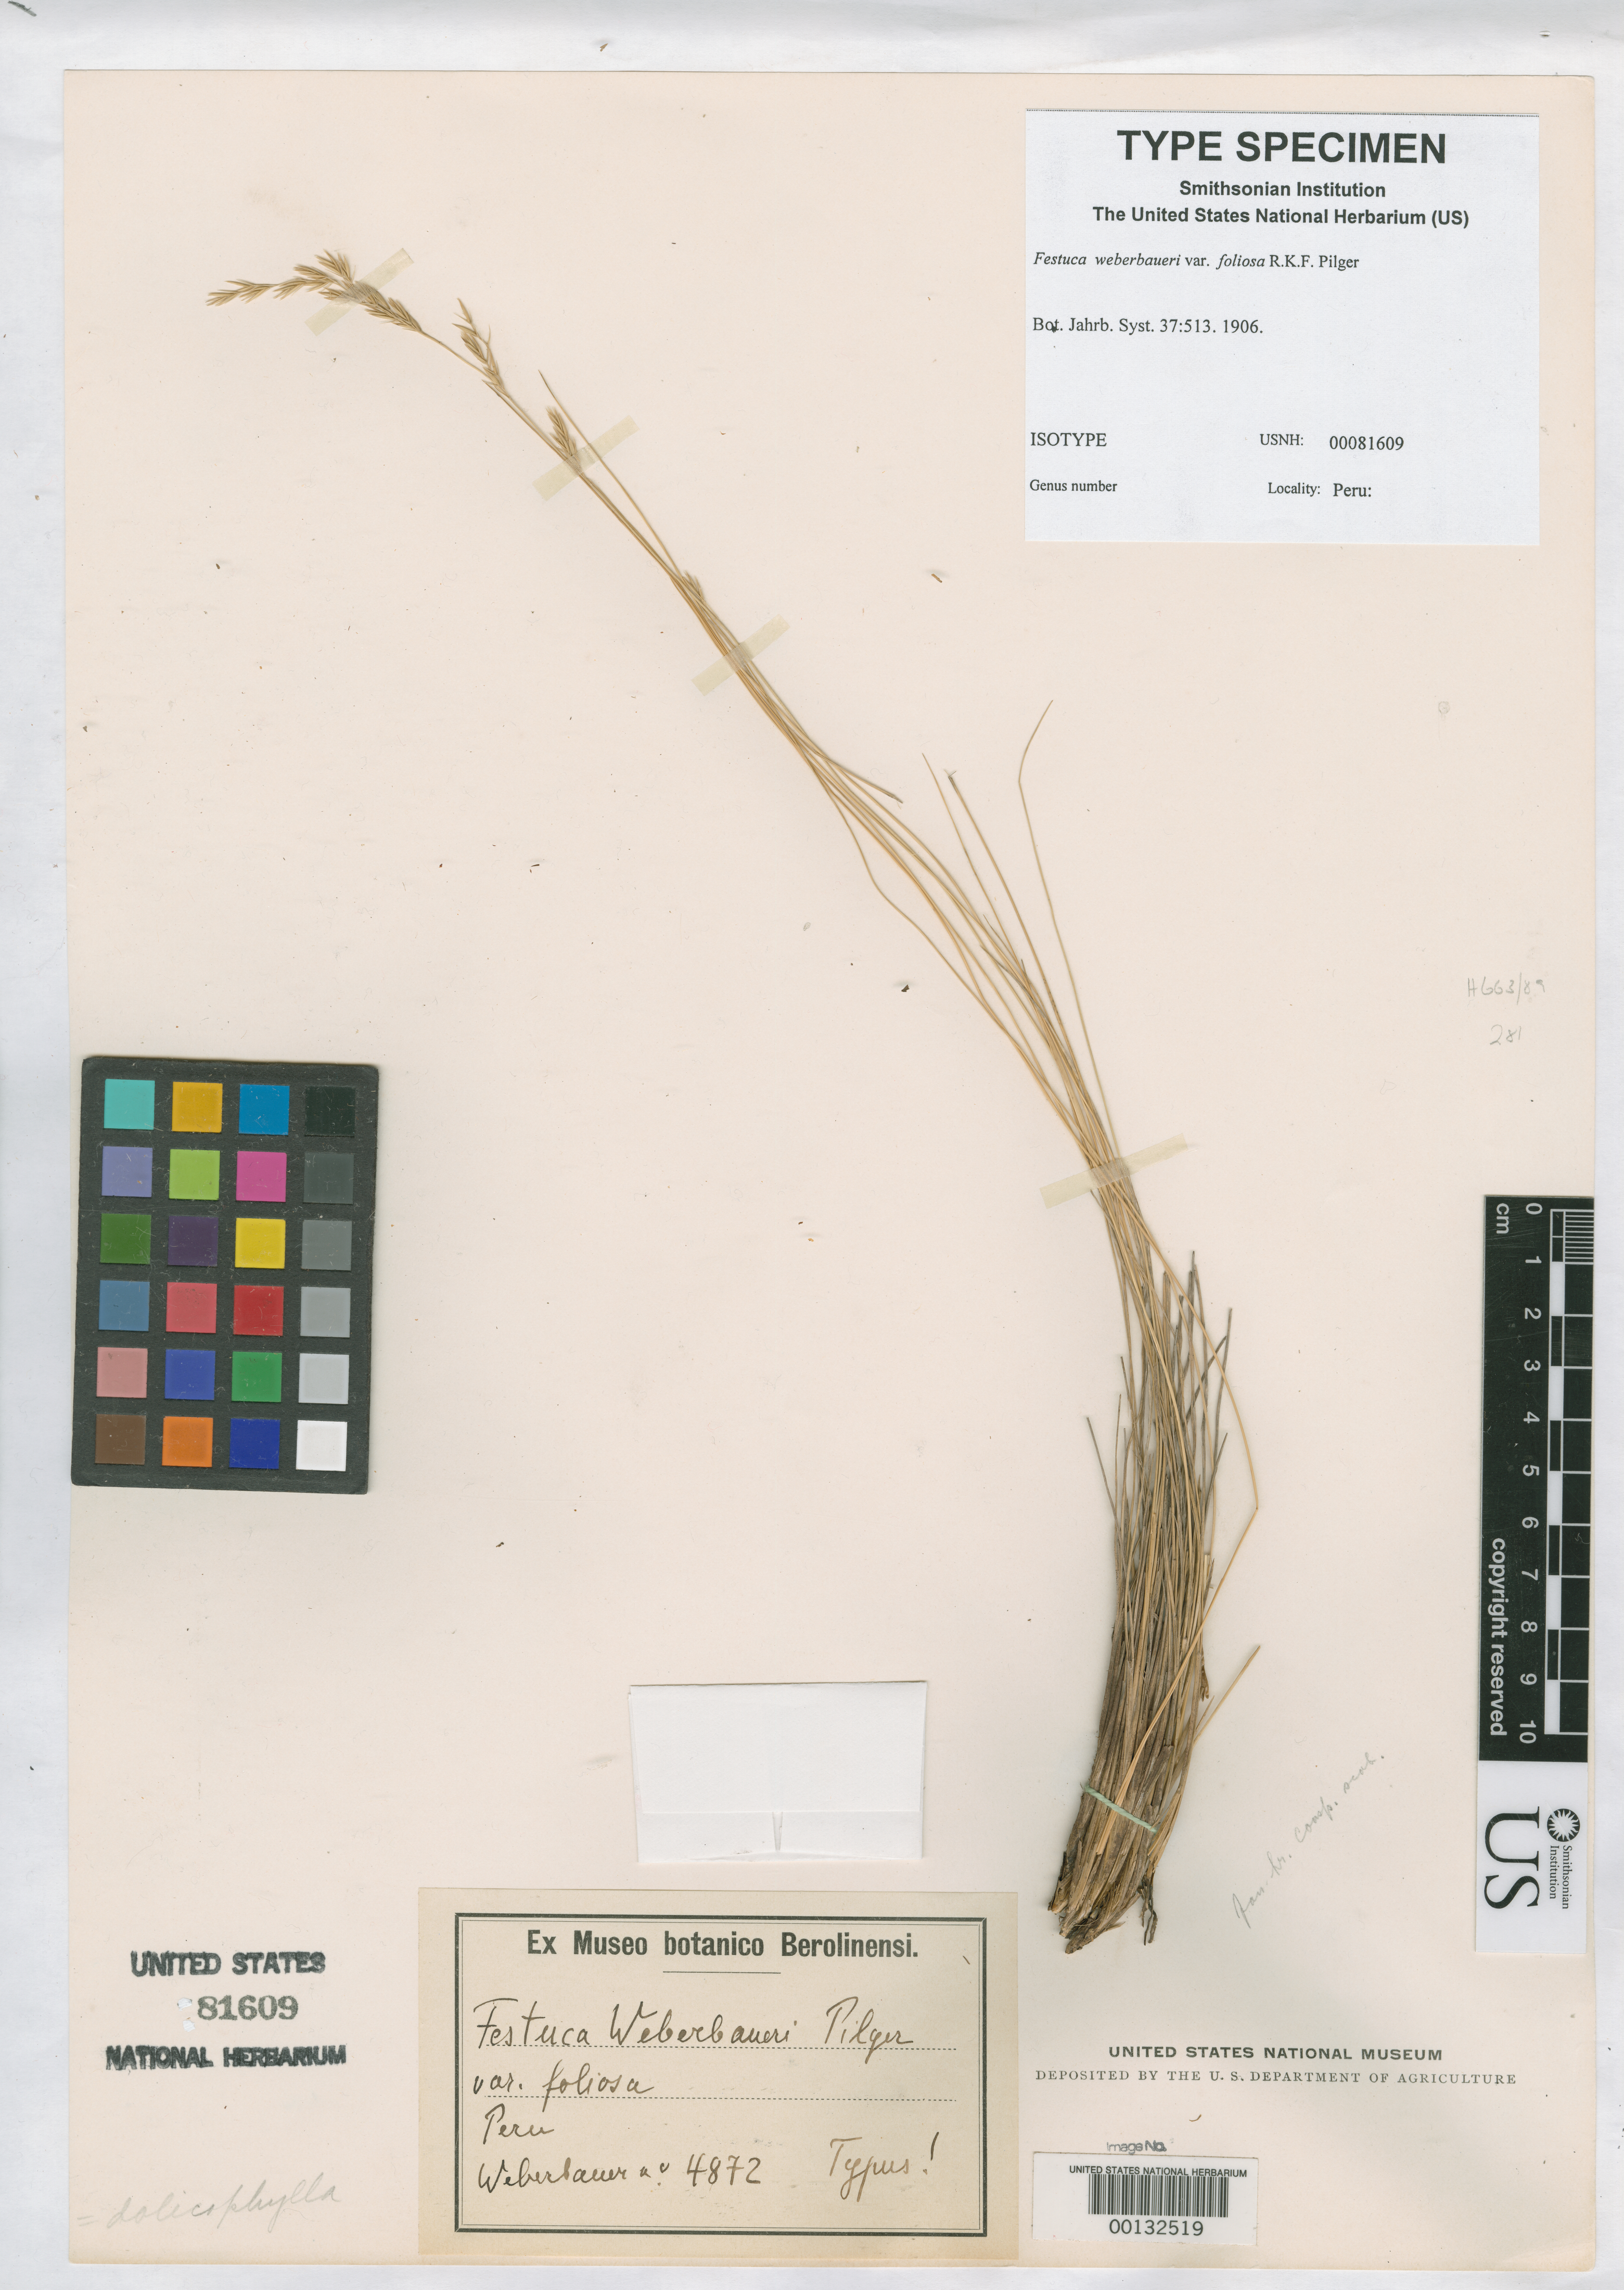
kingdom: Plantae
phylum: Tracheophyta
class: Liliopsida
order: Poales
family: Poaceae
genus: Festuca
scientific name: Festuca weberbaueri var. foliosa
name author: Pilg.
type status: Isotype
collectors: A. Weberbauer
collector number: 4872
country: Peru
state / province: San Martín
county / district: Mariscal Cáceres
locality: Rio Huallaga, margen Derecha del; Balsa Probana; dtto. Tocache Nuevo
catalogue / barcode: US 81609